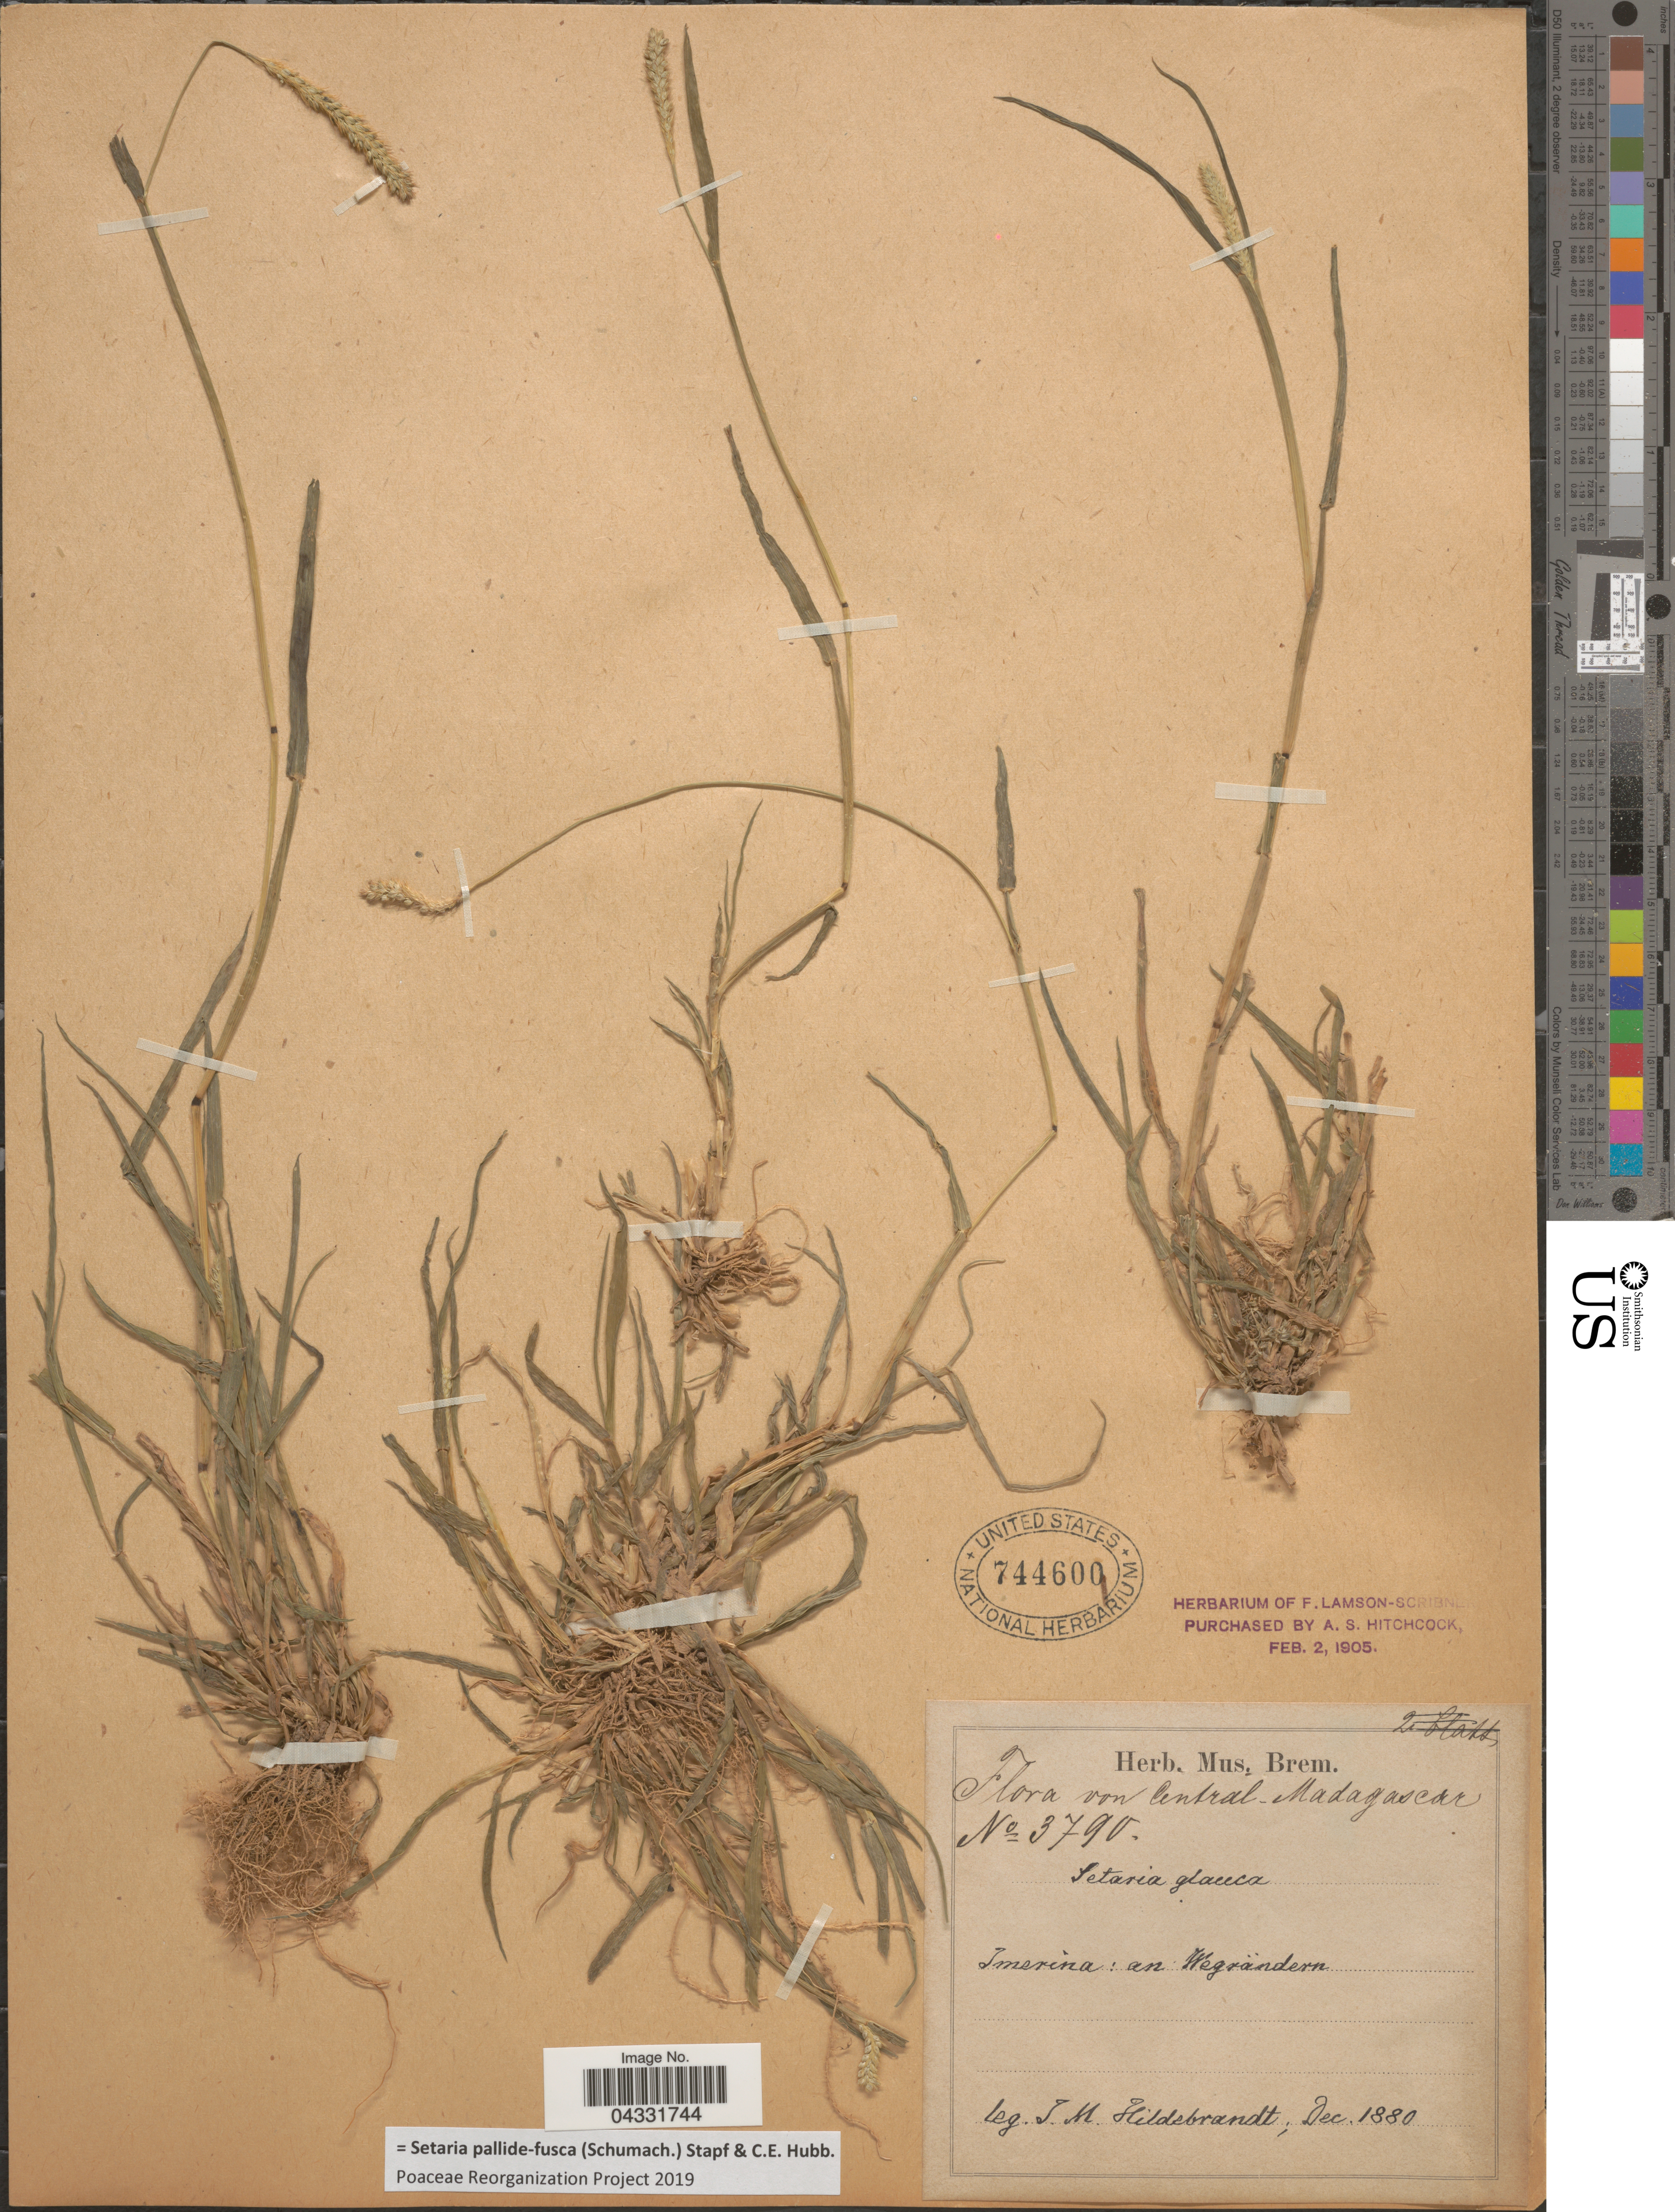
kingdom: Plantae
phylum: Tracheophyta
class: Liliopsida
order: Poales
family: Poaceae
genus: Setaria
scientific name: Setaria pallide-fusca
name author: (Schumach.) Stapf & C.E. Hubb.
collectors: J. Hildebrandt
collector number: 3790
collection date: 1880-12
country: Madagascar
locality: Central-Madagascar. Imerina : an Wegrändern.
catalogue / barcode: US 744600